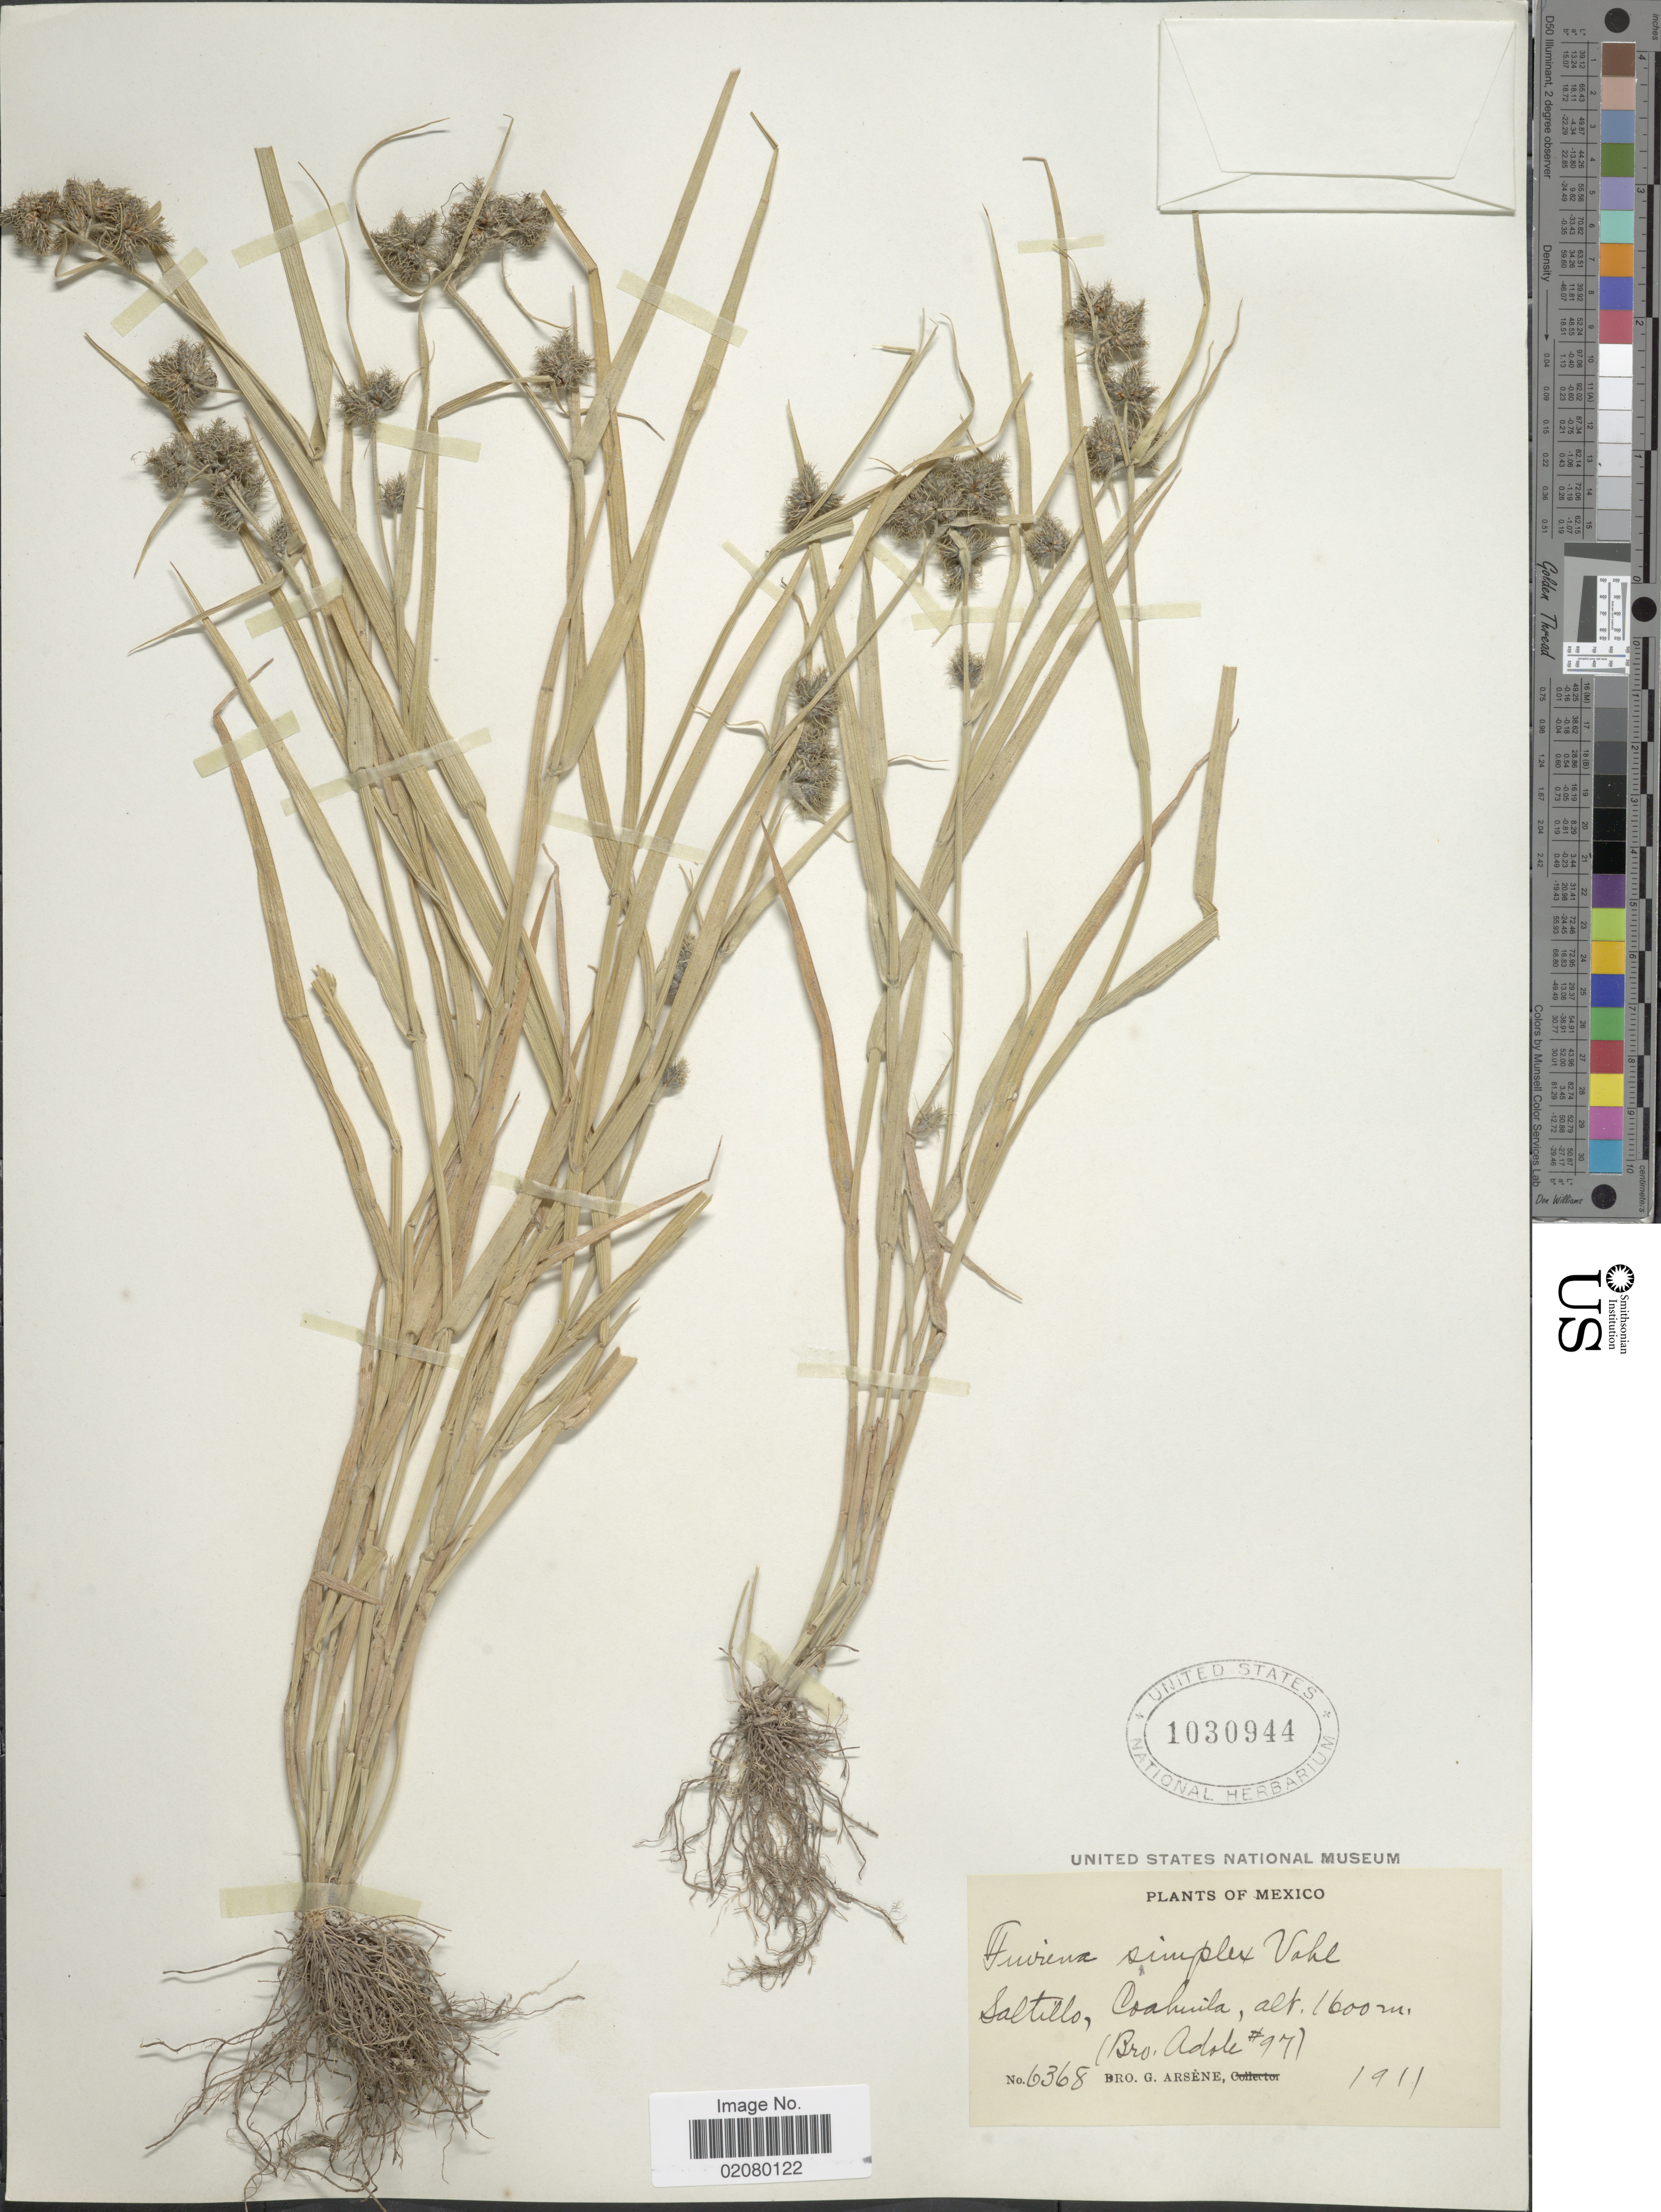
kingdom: Plantae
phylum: Tracheophyta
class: Liliopsida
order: Poales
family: Cyperaceae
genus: Fuirena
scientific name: Fuirena simplex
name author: Vahl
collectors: Bro. Adole & Bro. G. Arsène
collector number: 971/6368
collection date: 1911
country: Mexico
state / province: Coahuila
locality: Saltillo, Coahuila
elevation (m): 1600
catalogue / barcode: US 1030944